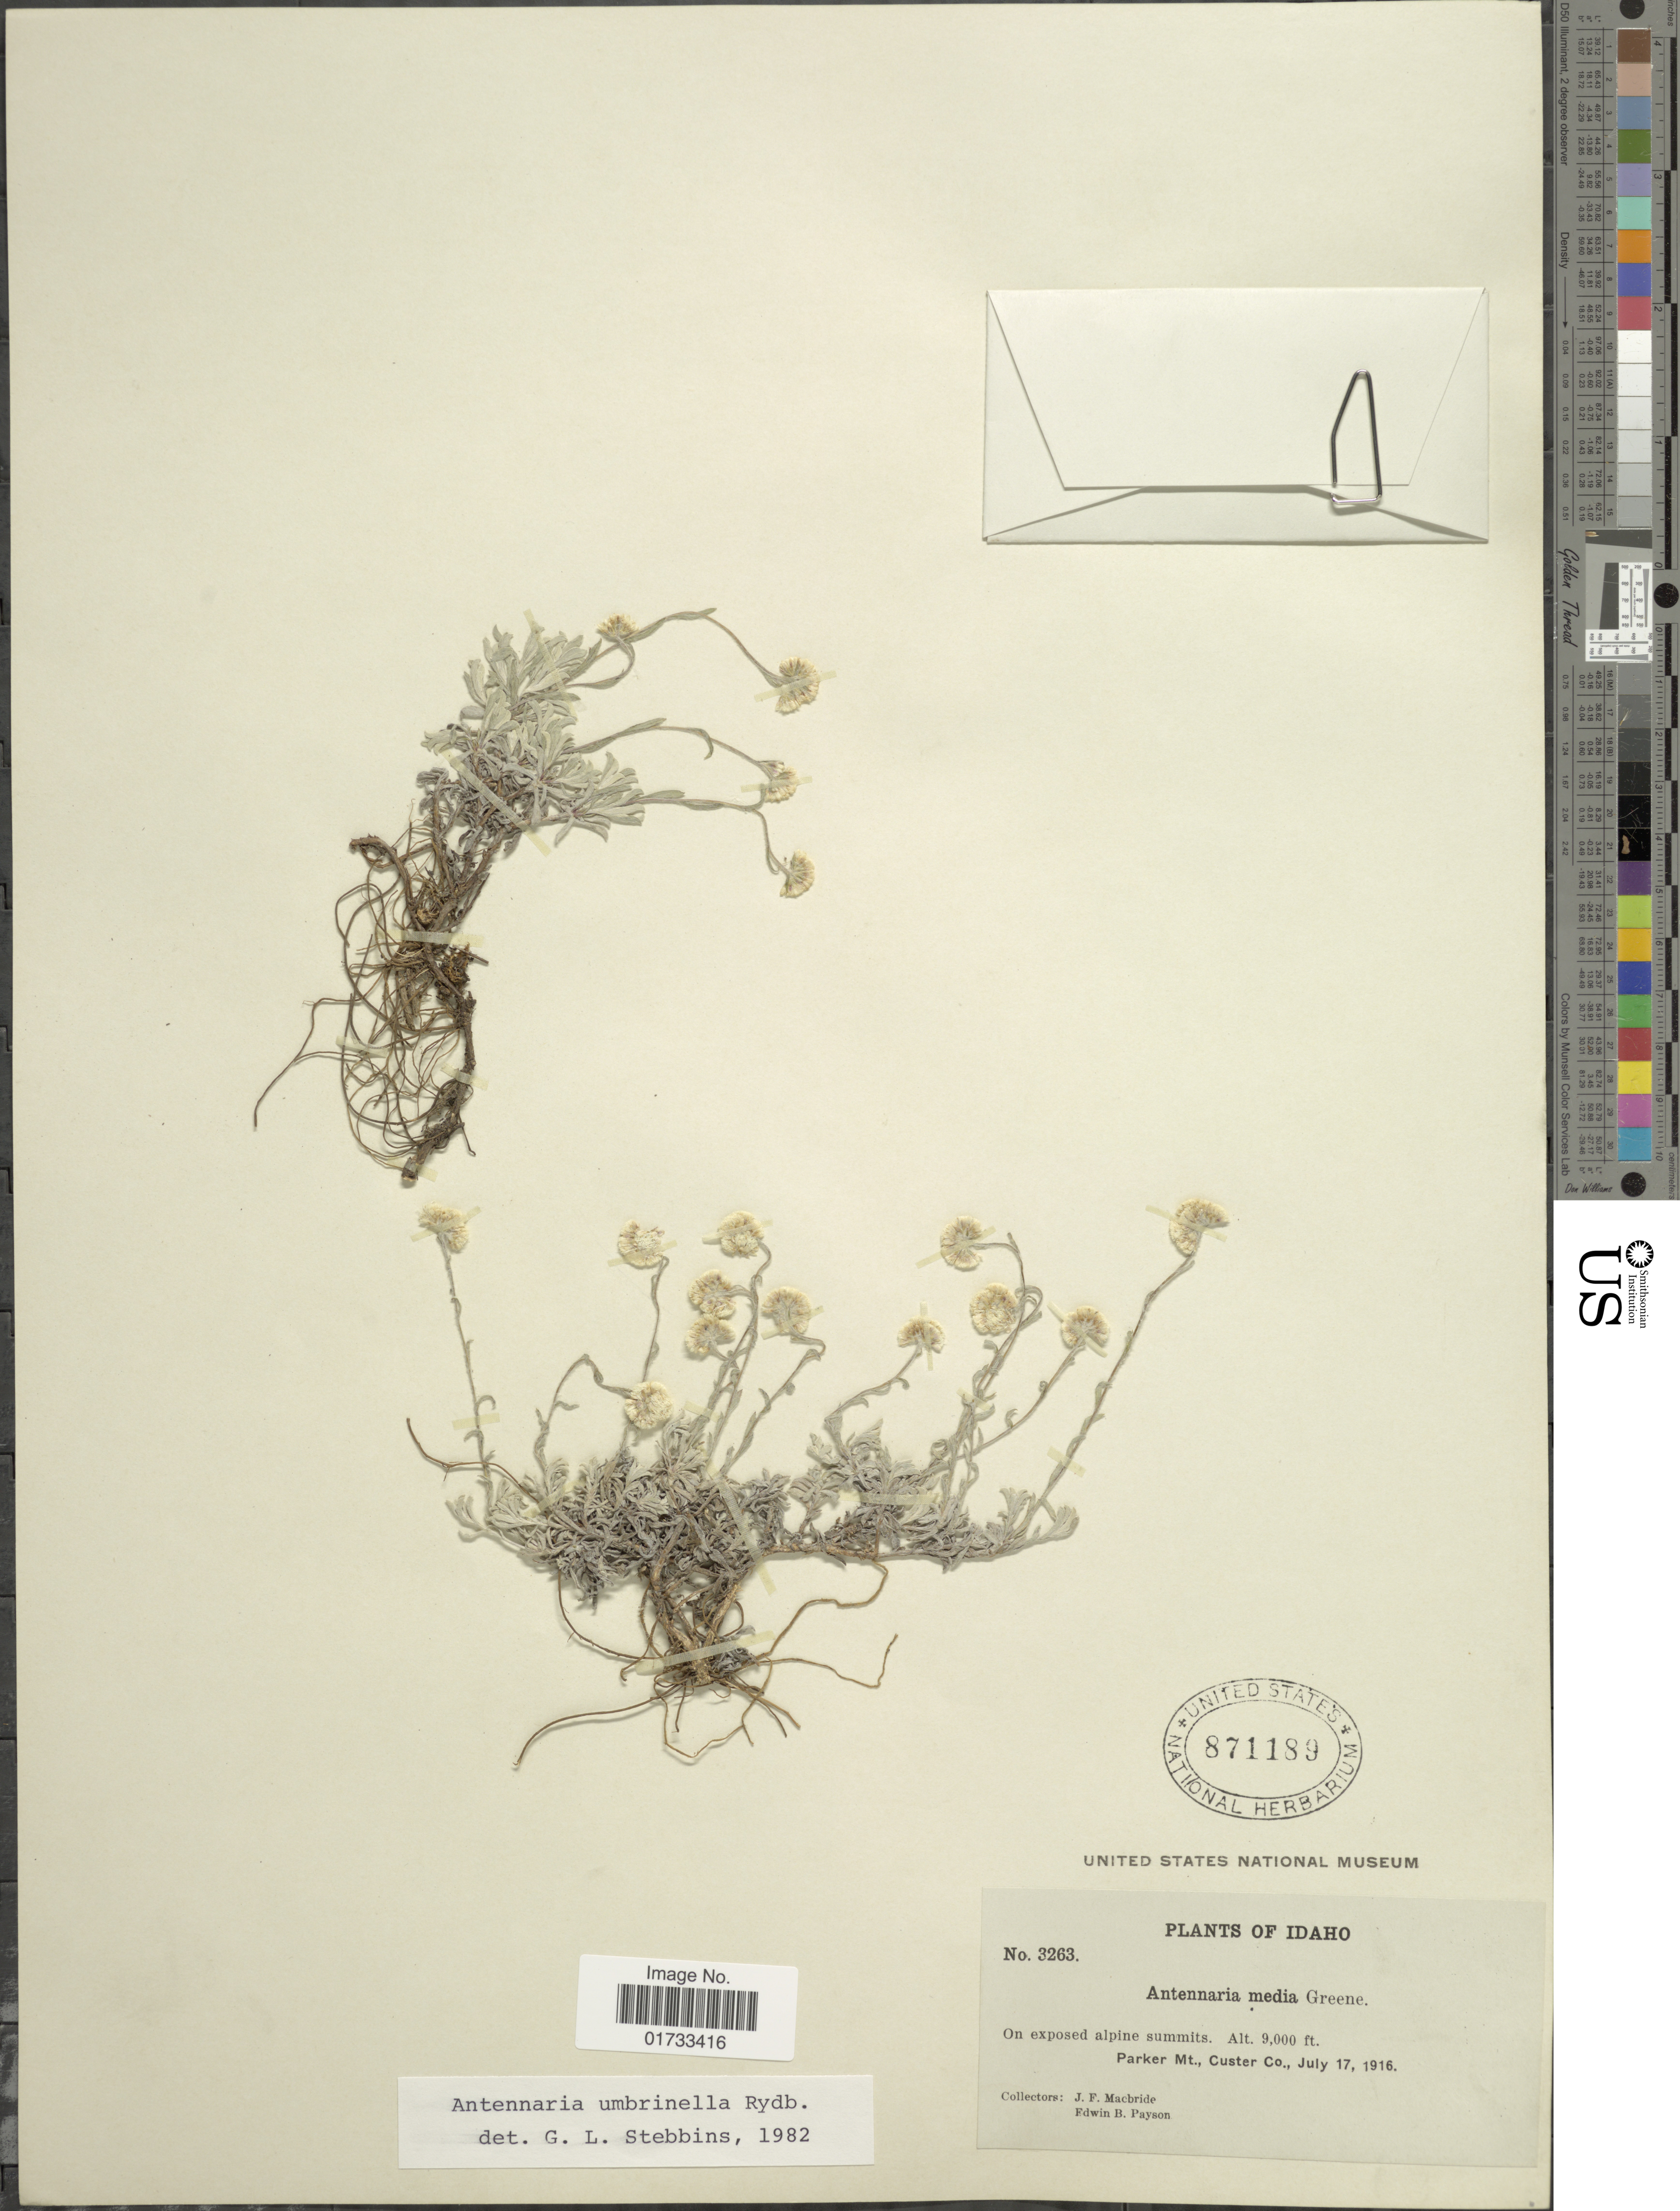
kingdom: Plantae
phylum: Tracheophyta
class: Magnoliopsida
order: Asterales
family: Asteraceae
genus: Antennaria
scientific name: Antennaria umbrinella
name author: Rydb.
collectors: J. F. Macbride & E. B. Payson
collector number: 3263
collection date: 1916-07-17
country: United States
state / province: Idaho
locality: On exposed alpine summits, Parker Mt., Custer Co.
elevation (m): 2743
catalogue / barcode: US 871189